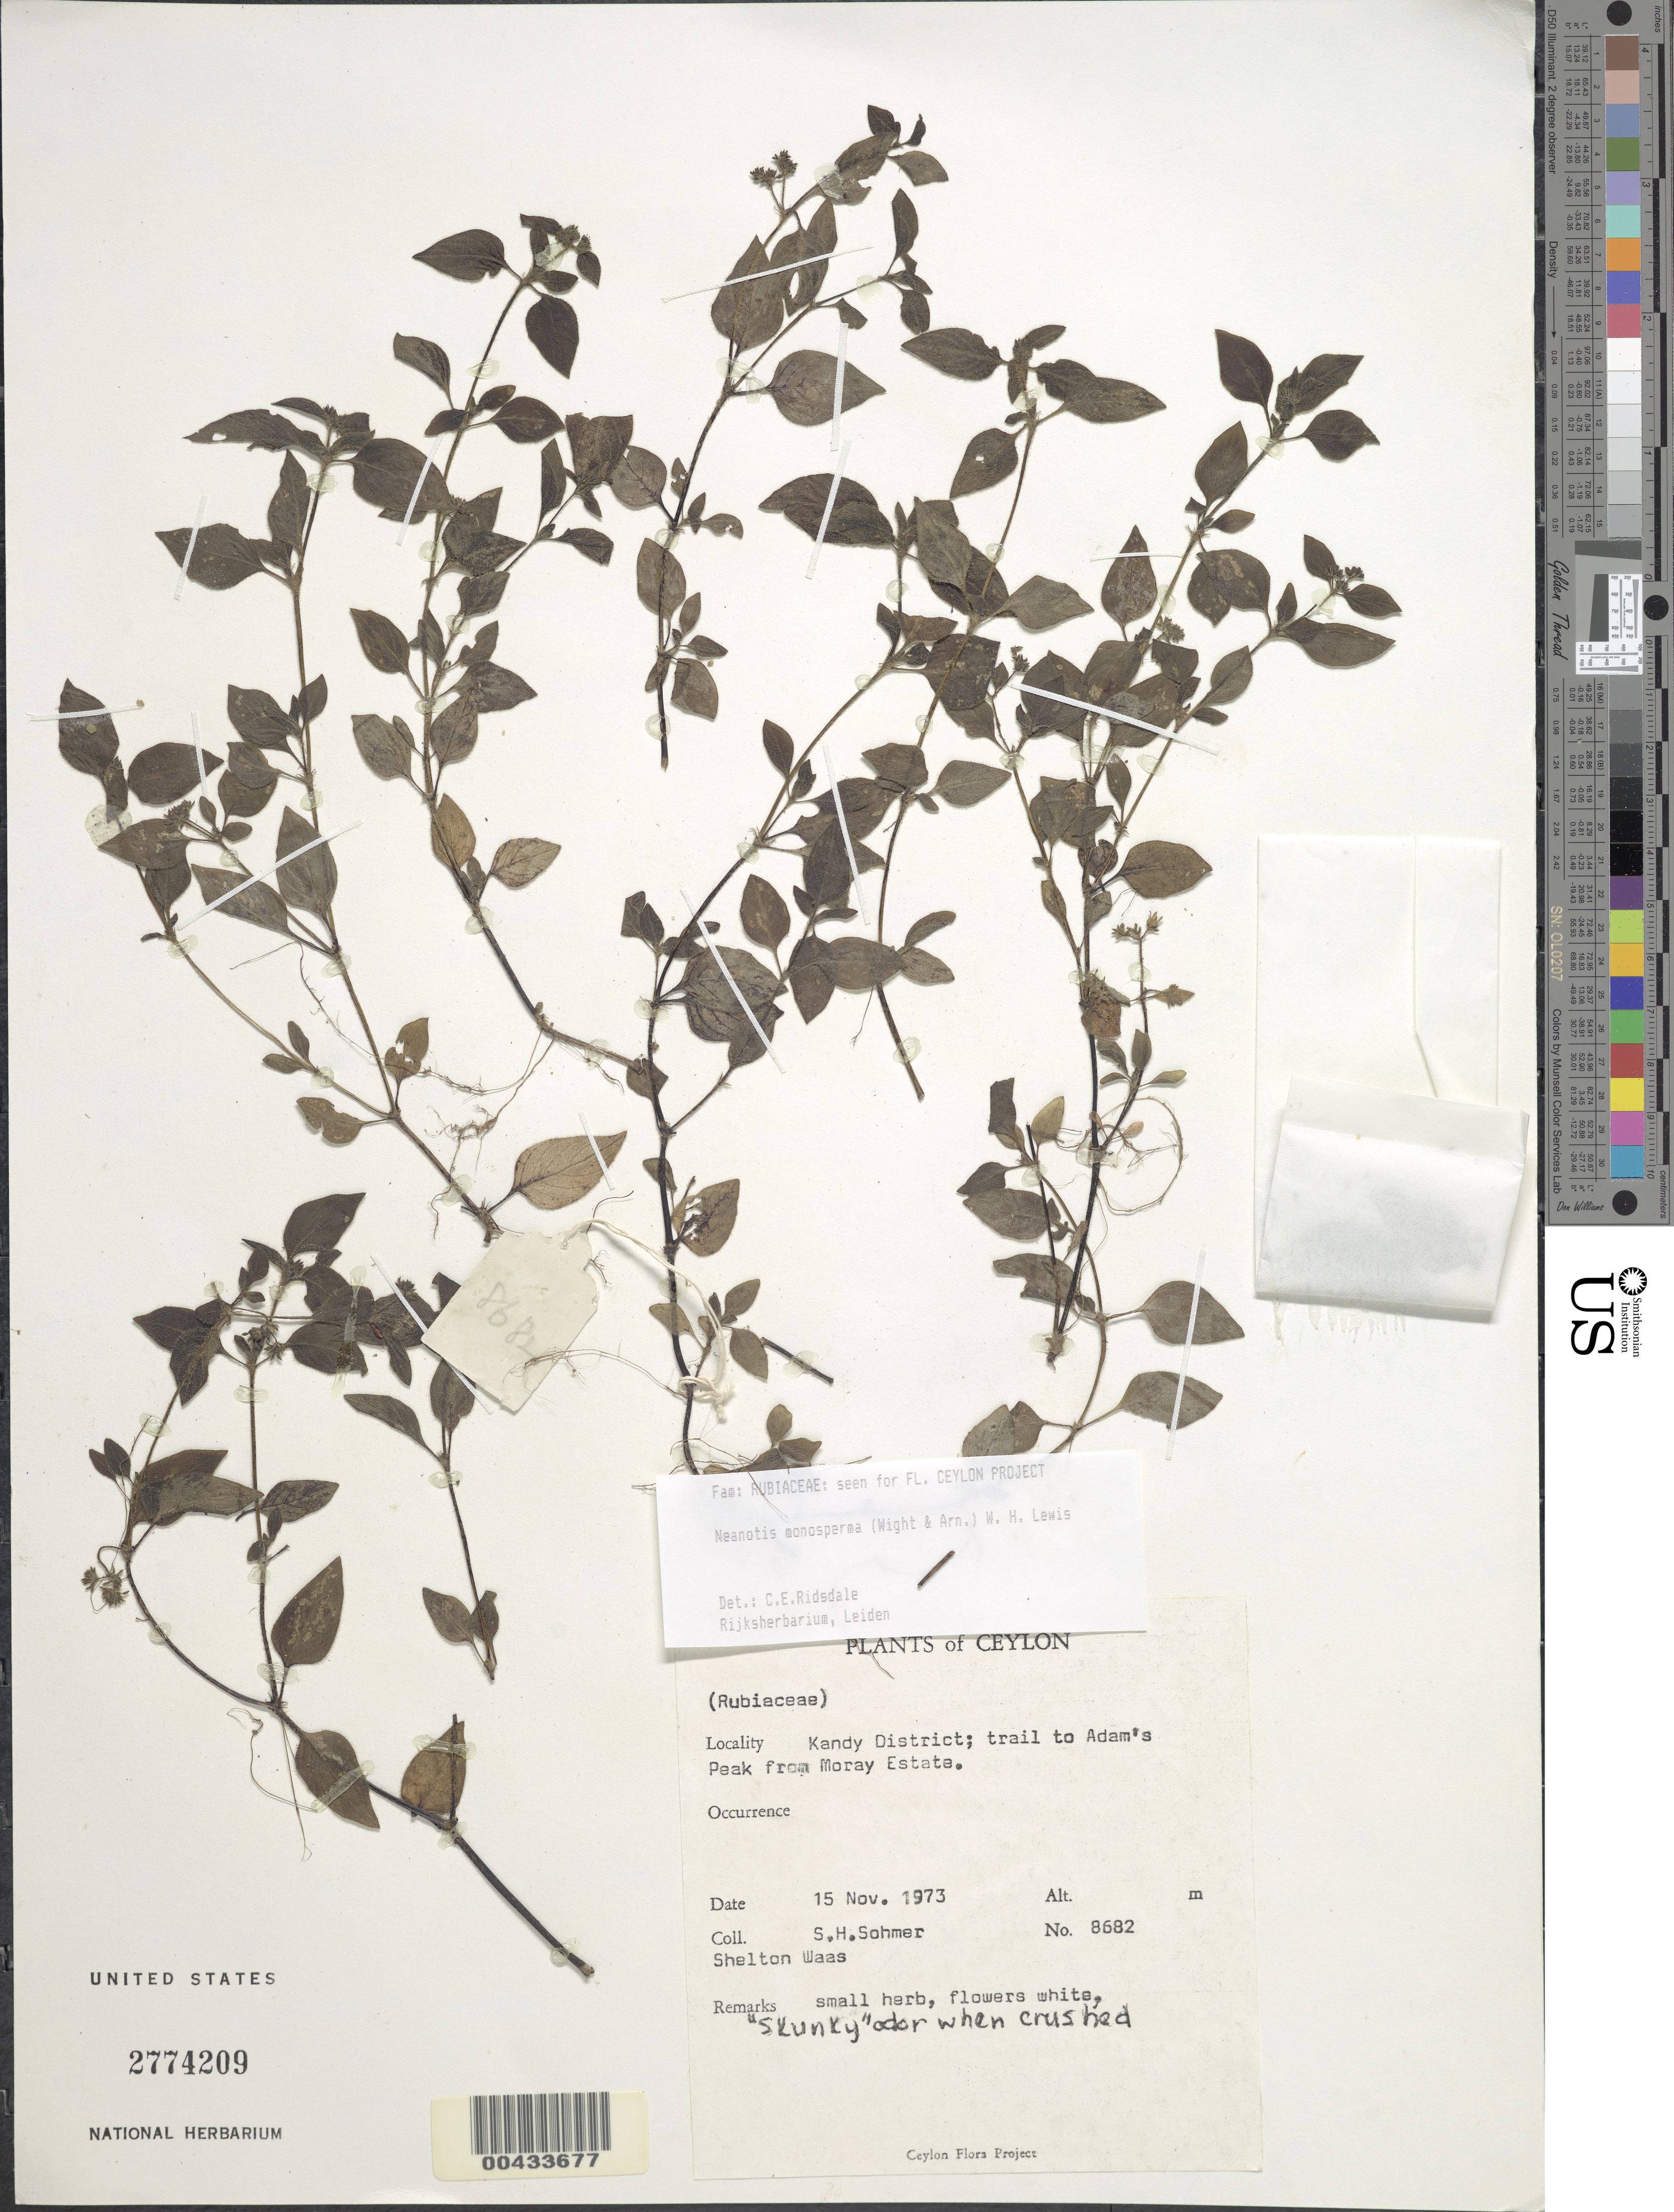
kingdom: Plantae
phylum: Tracheophyta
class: Magnoliopsida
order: Gentianales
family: Rubiaceae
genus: Neanotis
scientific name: Neanotis monosperma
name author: (Wight & Arn.) W.H. Lewis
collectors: S. H. Sohmer & S. Waas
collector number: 8682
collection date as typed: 15 Nov 1973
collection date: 1973-11-15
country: Sri Lanka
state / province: Central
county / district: Kandy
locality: trail to Adam's Peak from Moray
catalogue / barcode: US 2774209